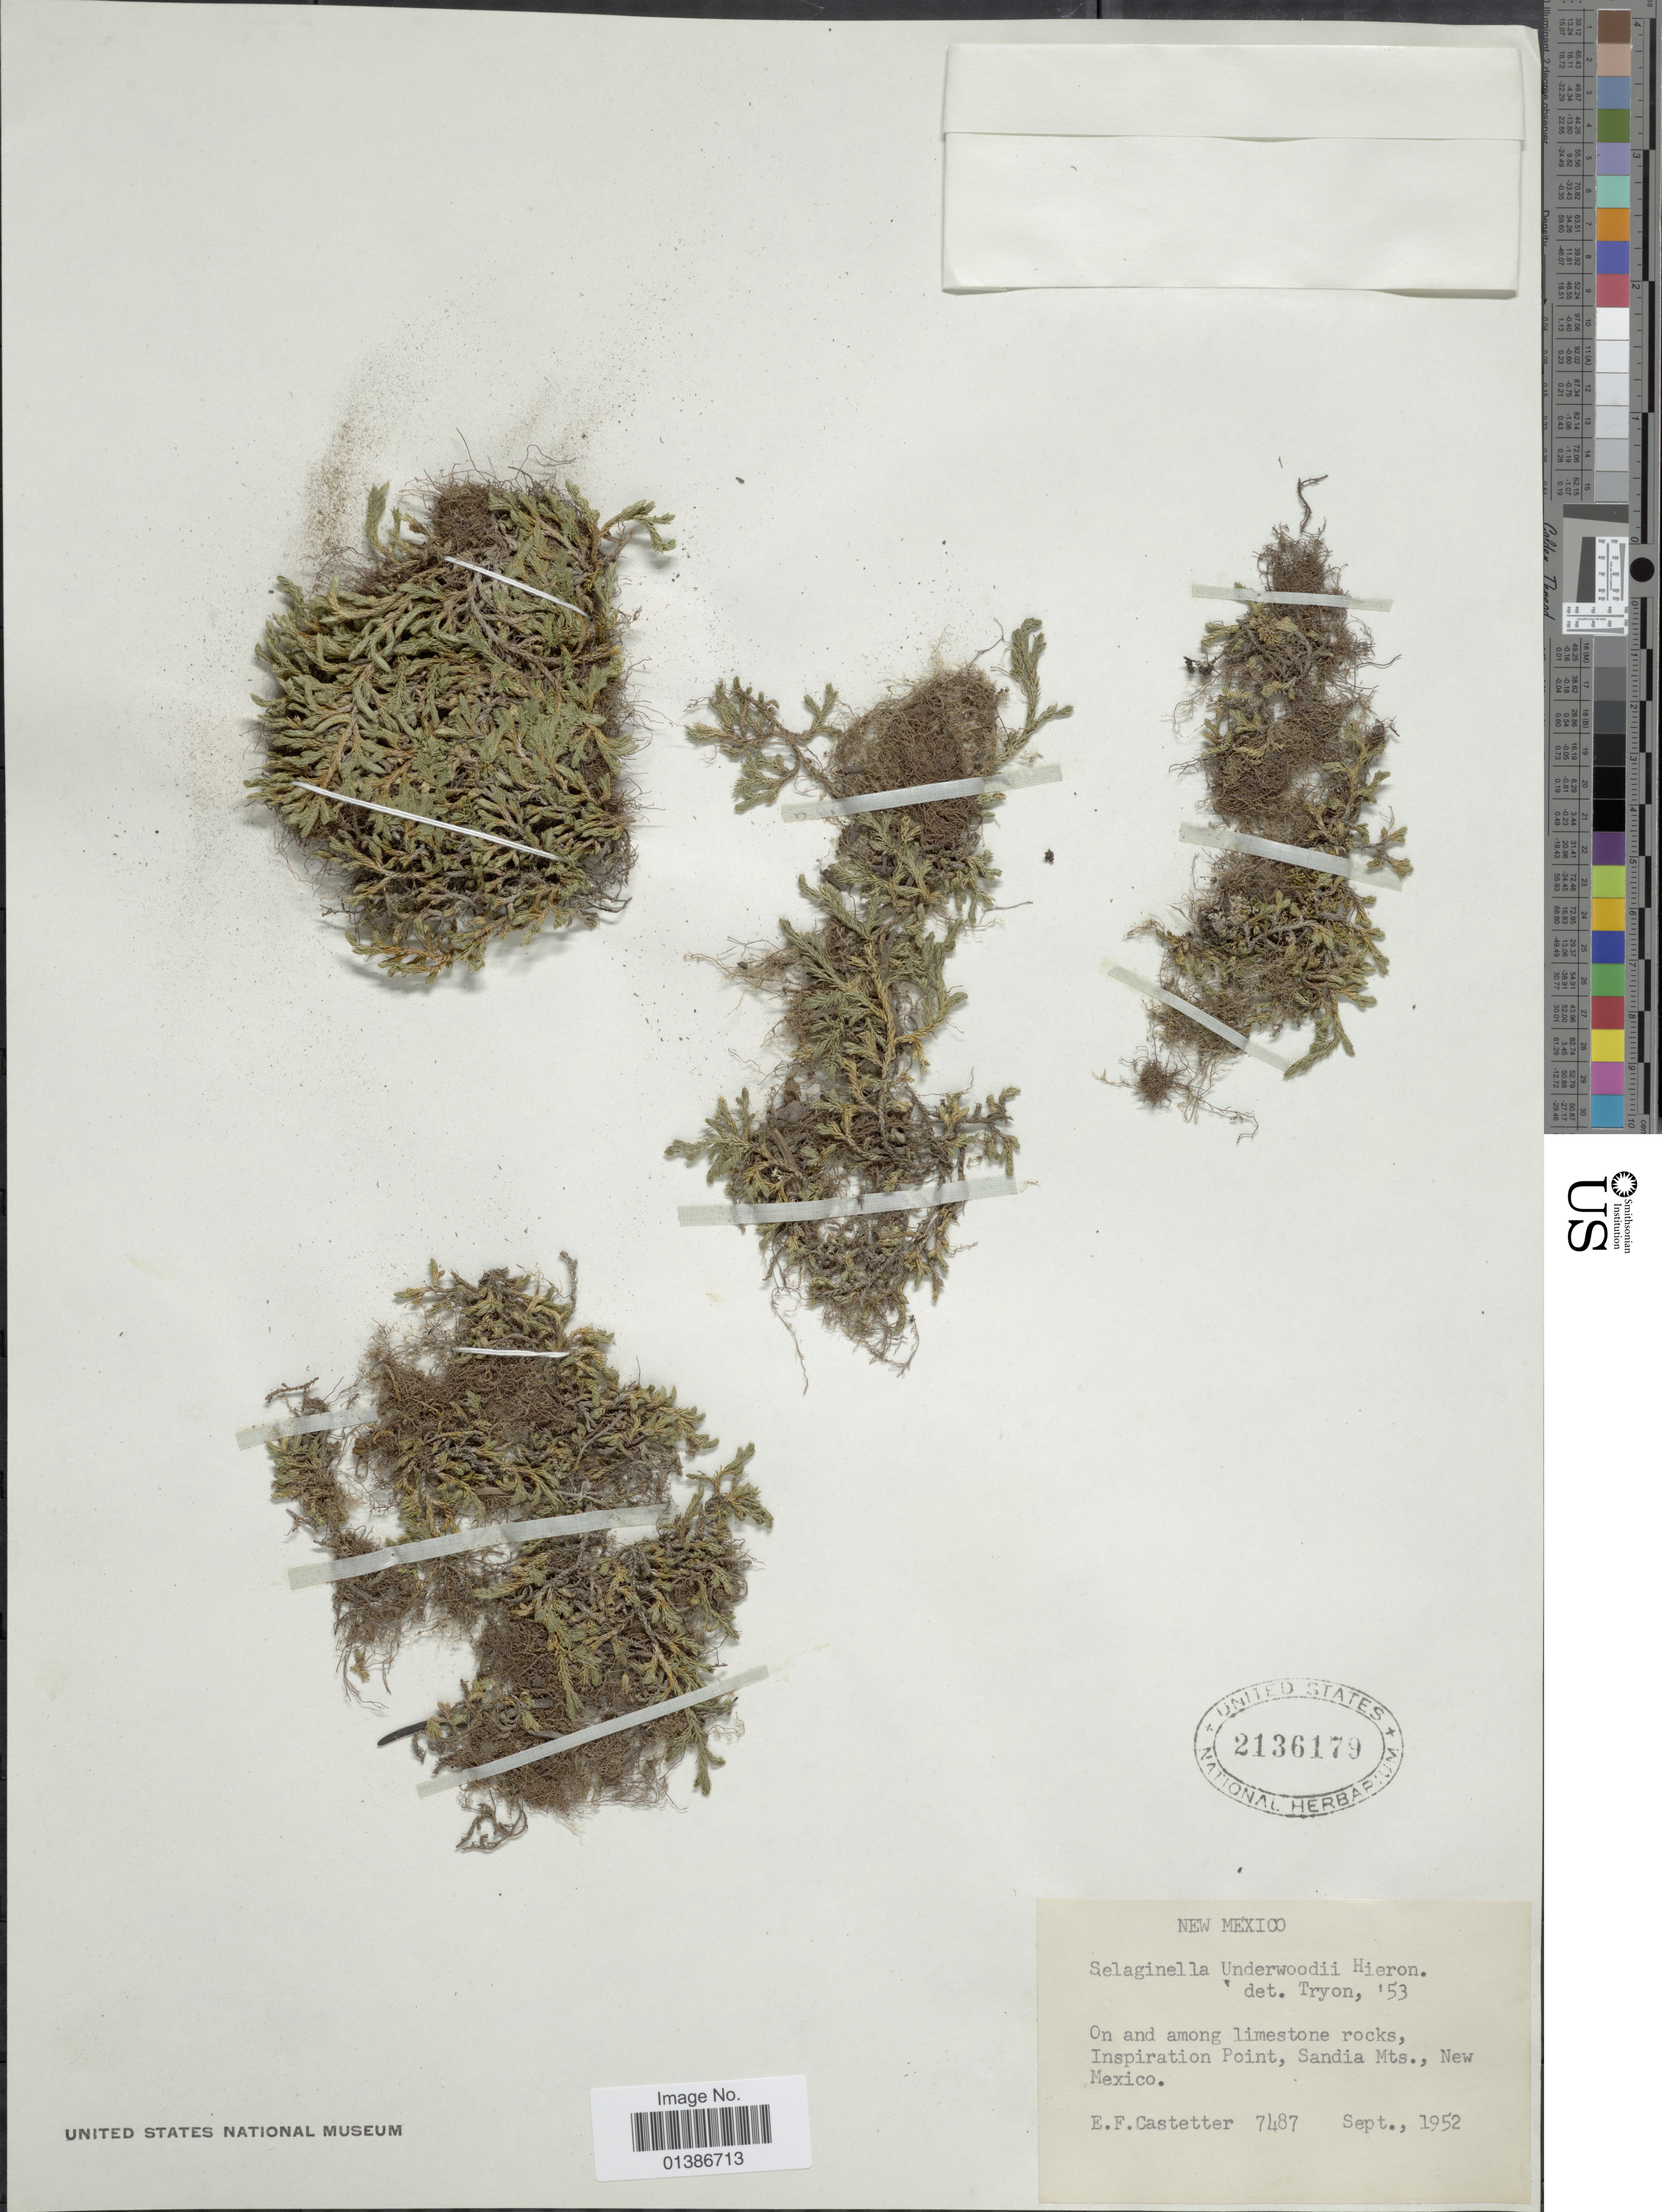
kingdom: Plantae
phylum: Tracheophyta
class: Lycopodiopsida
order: Selaginellales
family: Selaginellaceae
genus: Selaginella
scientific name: Selaginella underwoodii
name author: Hieron.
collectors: E. F. Castetter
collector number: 7487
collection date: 1952-09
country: United States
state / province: New Mexico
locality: On and among limestone rocks, Inspiration Point, Sandia Mts.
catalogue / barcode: US 2136179